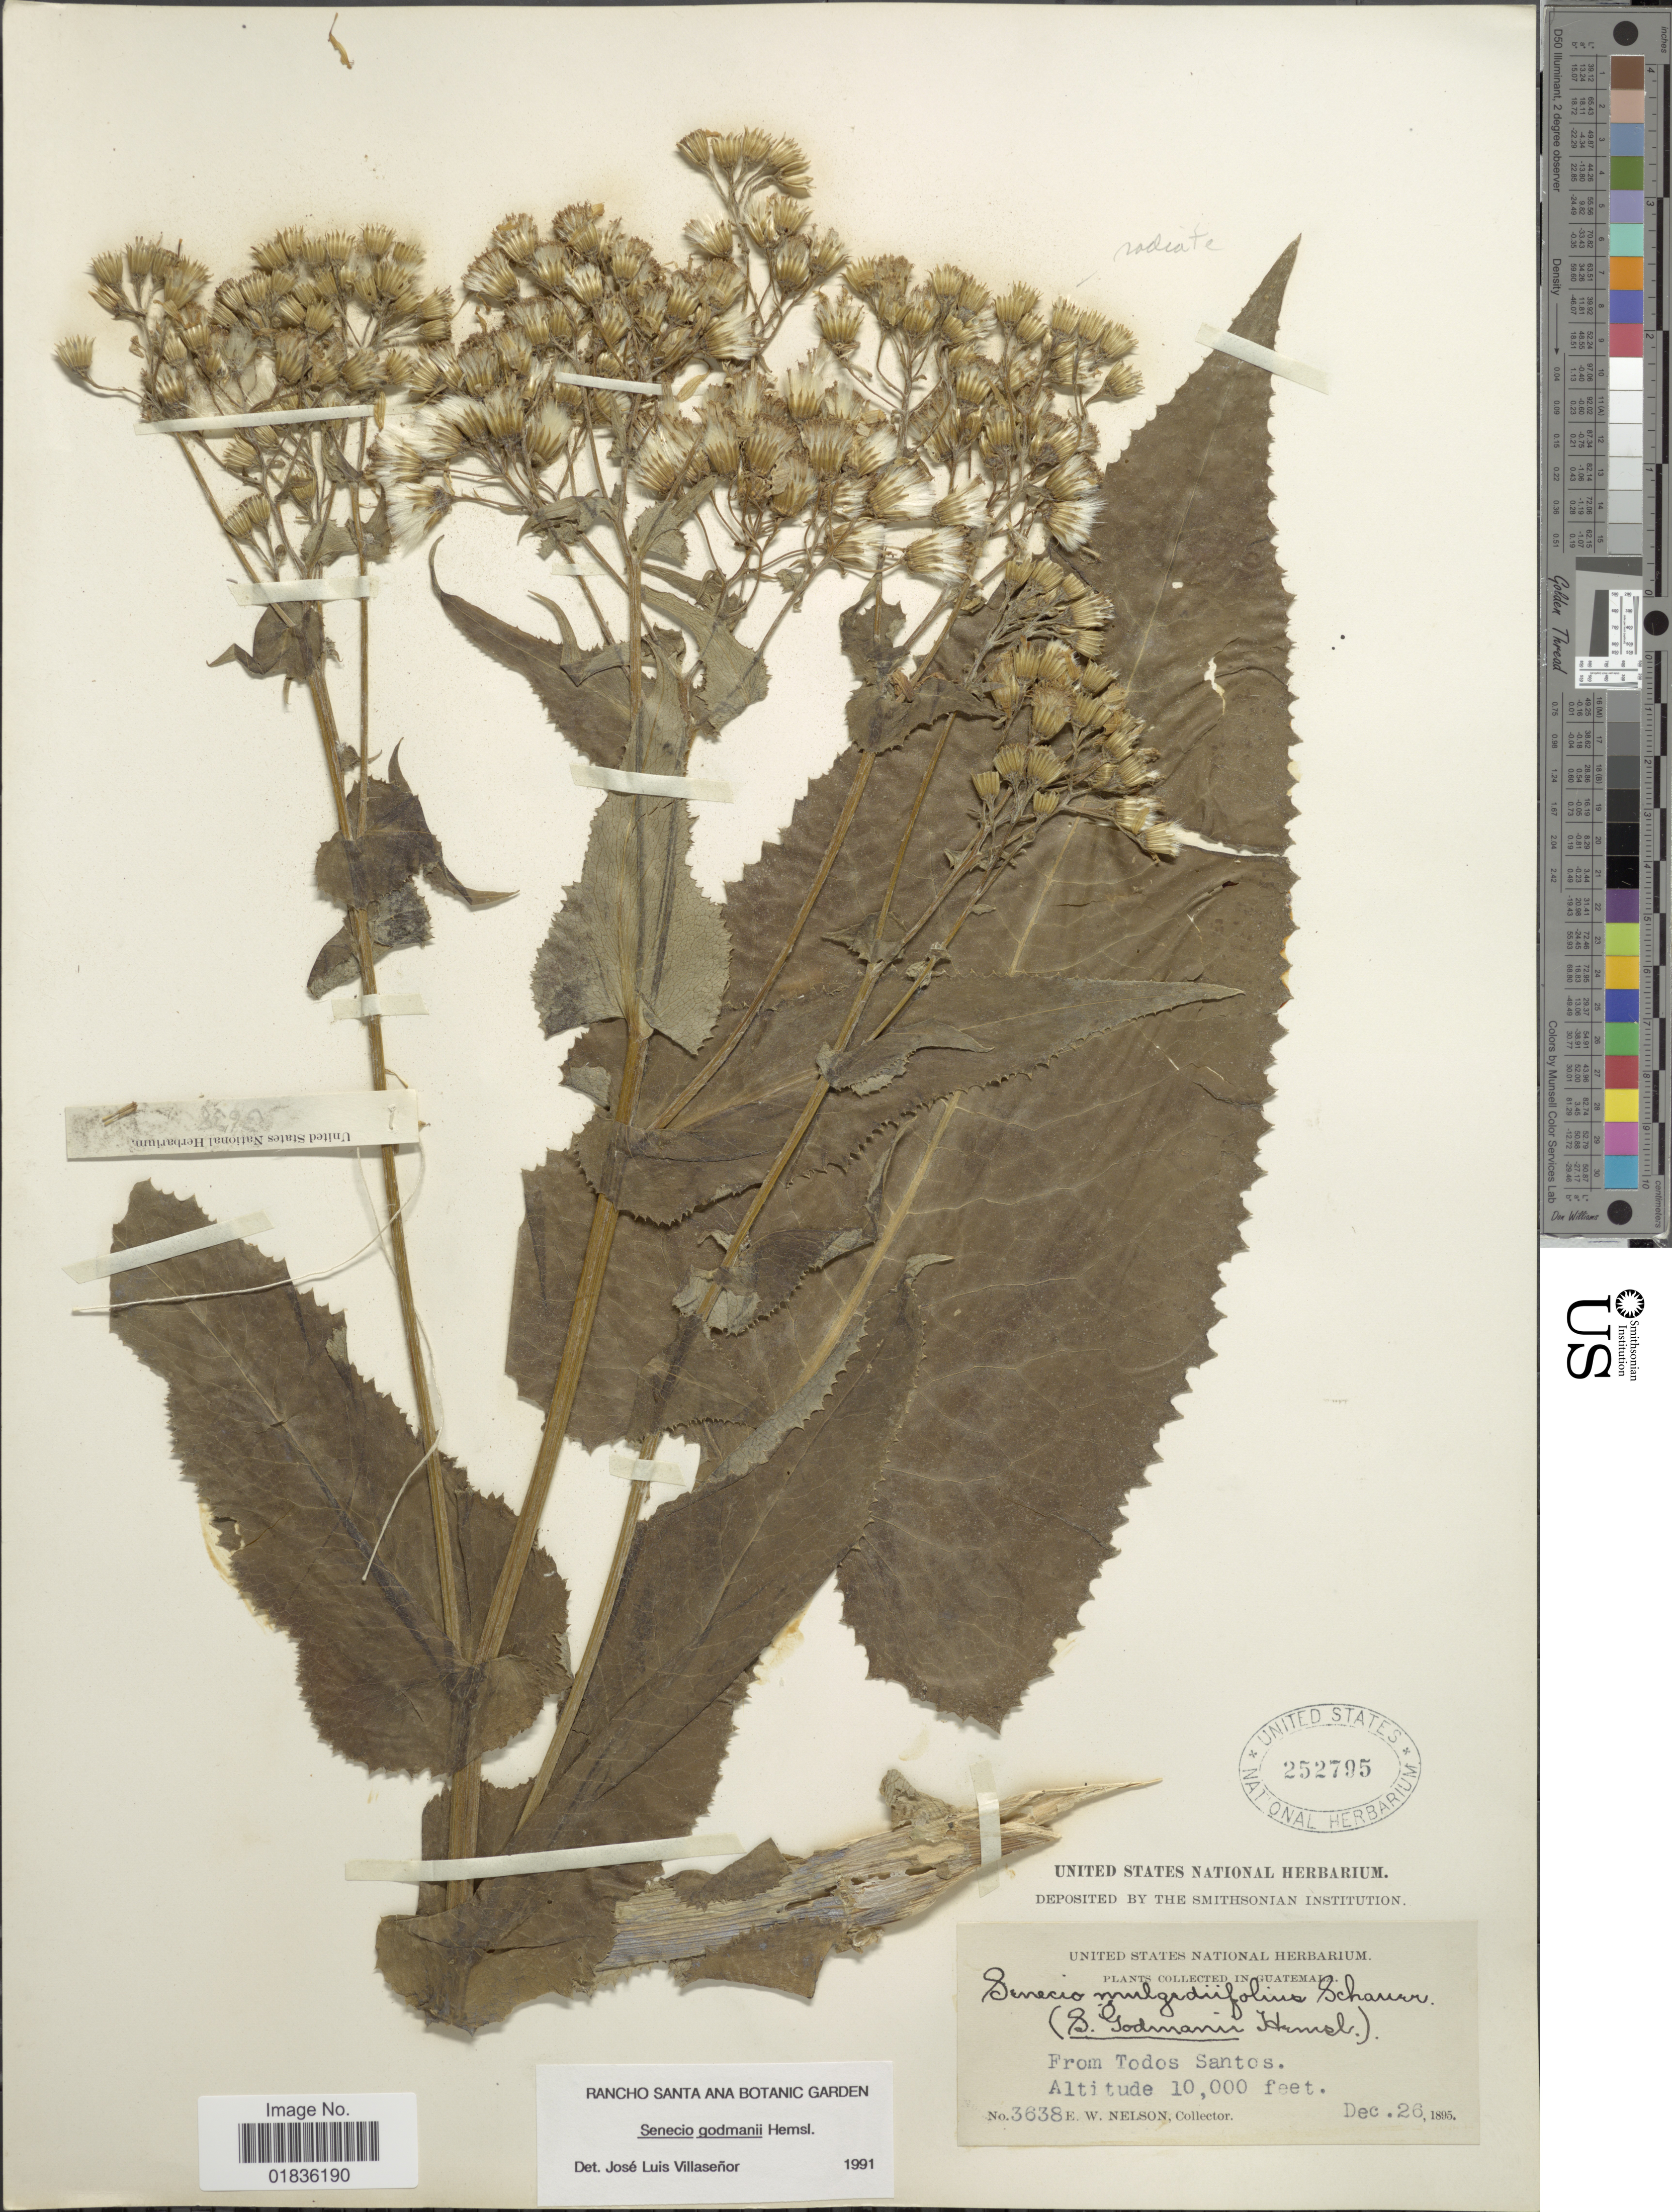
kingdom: Plantae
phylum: Tracheophyta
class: Magnoliopsida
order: Asterales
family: Asteraceae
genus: Senecio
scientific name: Senecio doratophyllus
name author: Benth.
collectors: E. W. Nelson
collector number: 3638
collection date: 1895-12-26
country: Guatemala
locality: From Todos Santos.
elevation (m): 3048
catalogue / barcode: US 252795